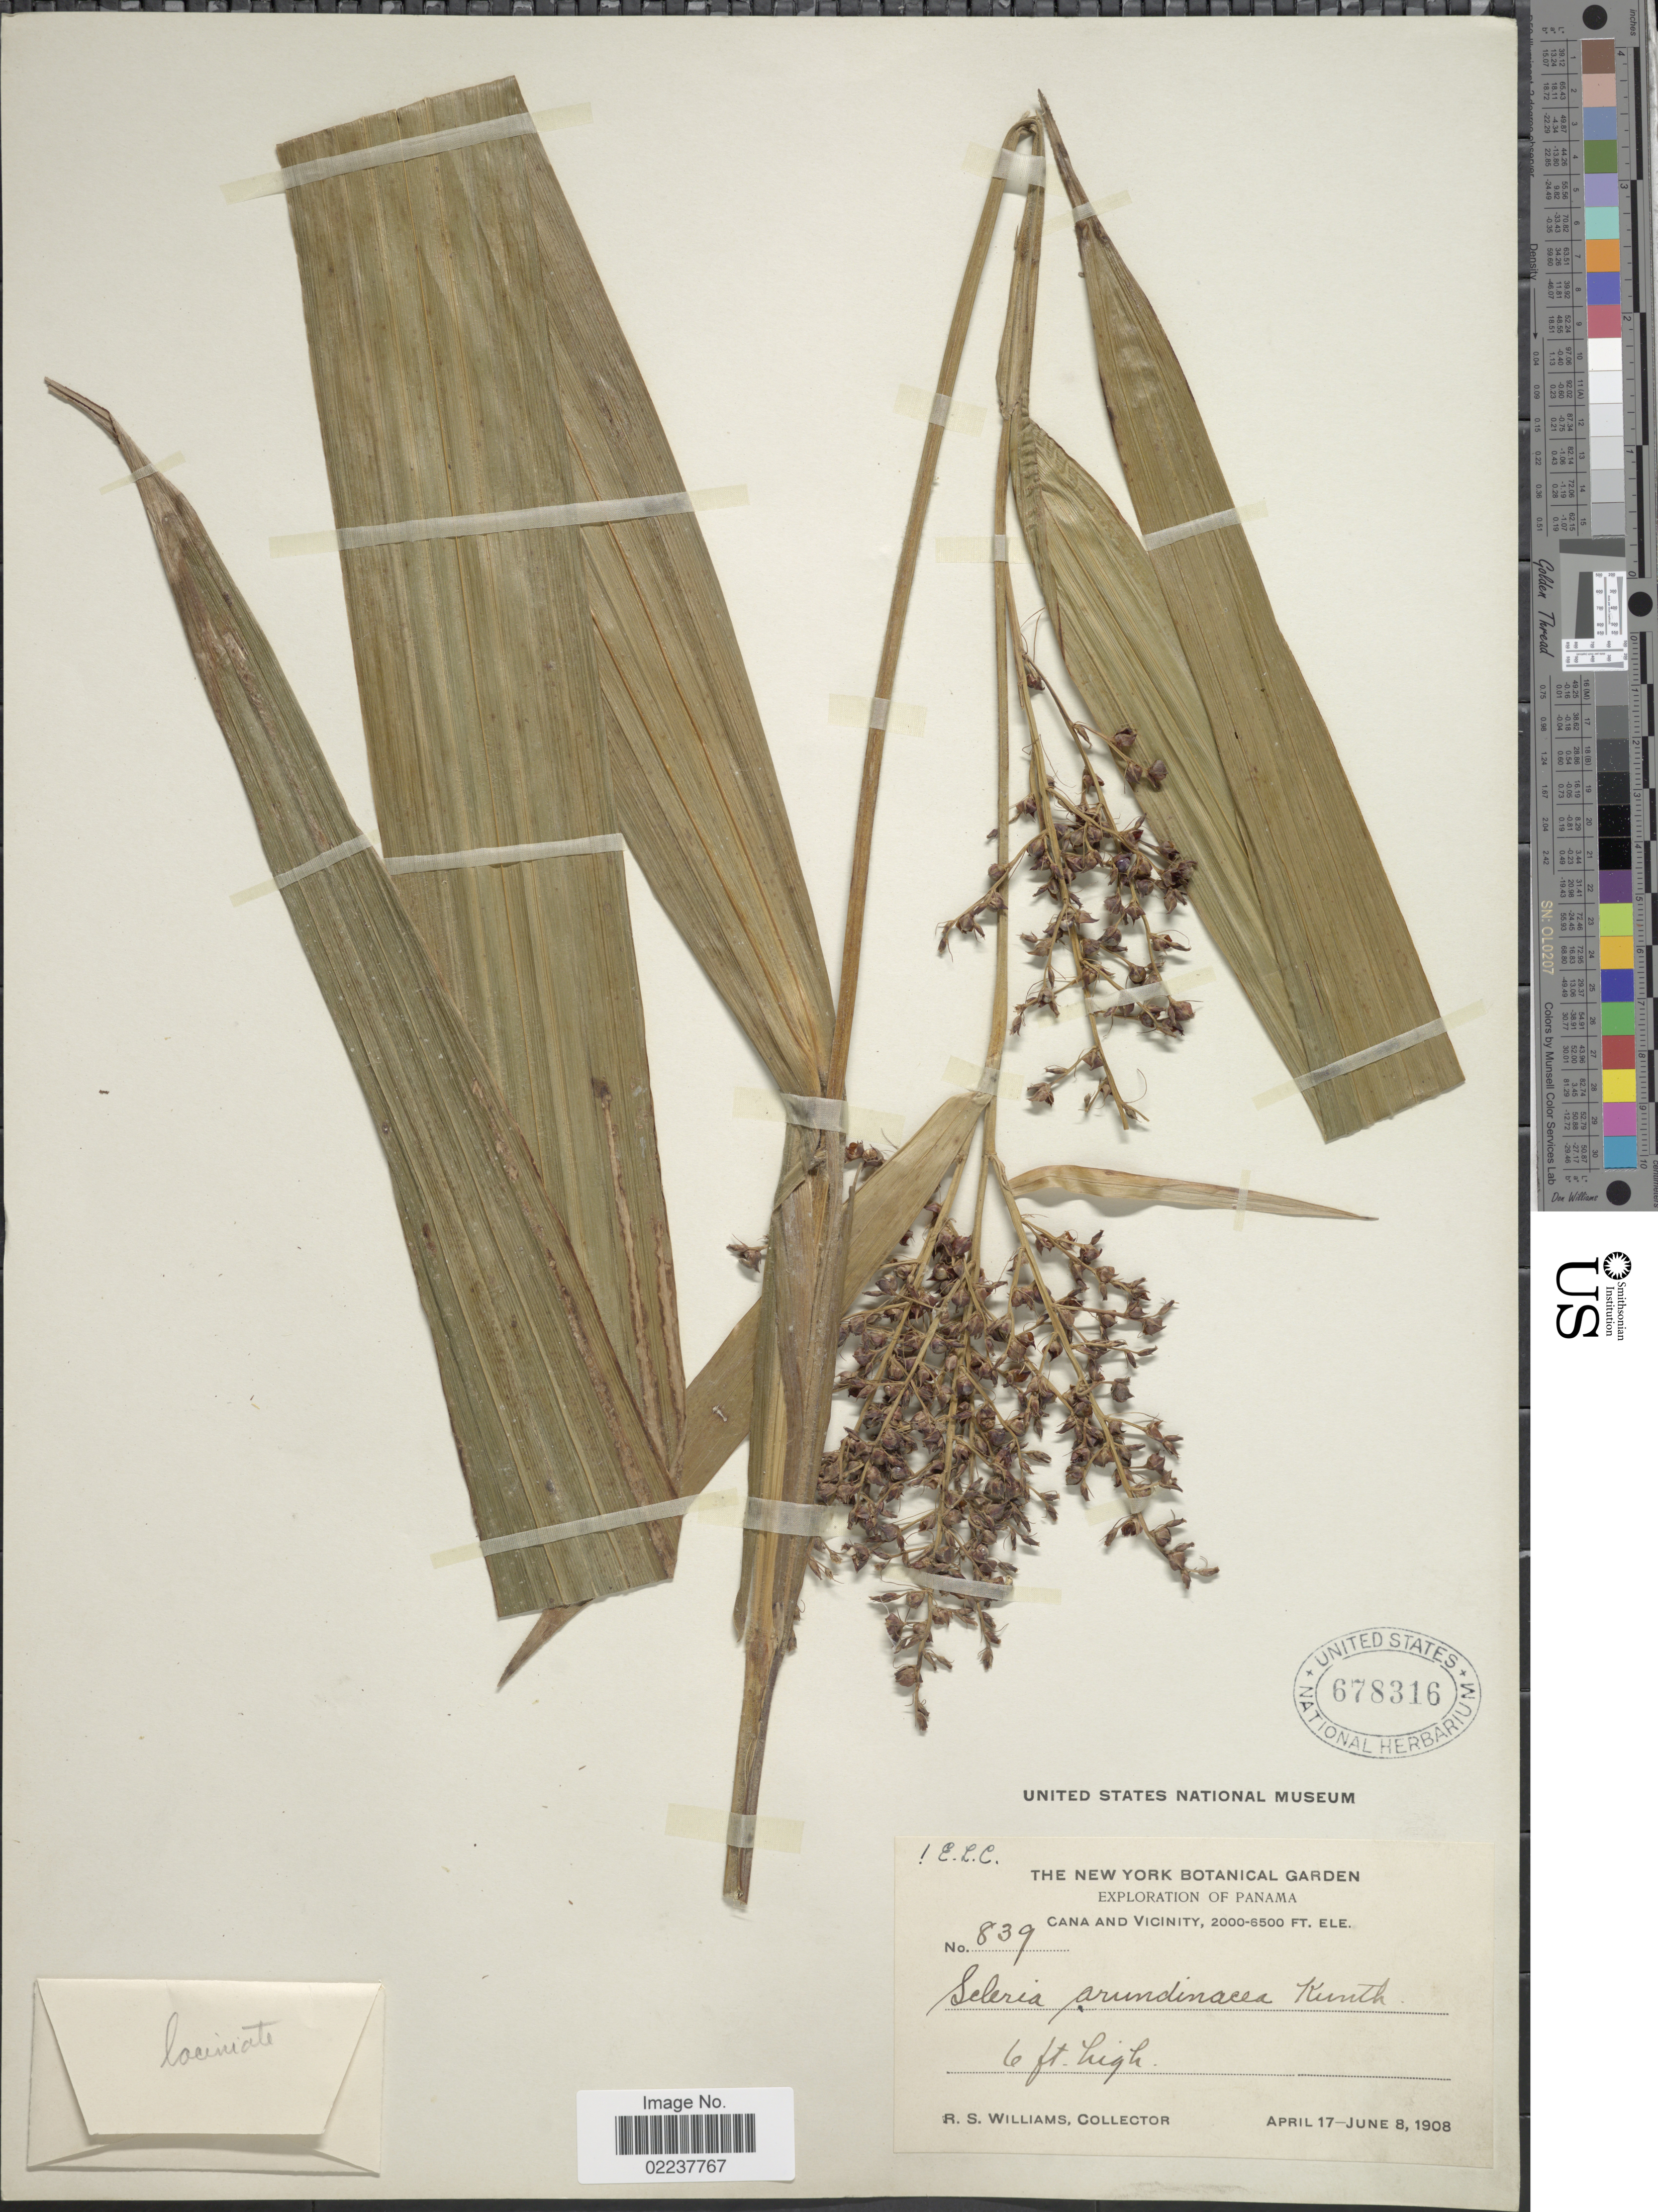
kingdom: Plantae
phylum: Tracheophyta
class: Liliopsida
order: Poales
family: Cyperaceae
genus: Scleria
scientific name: Scleria latifolia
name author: Sw.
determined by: Strong, Mark T., (BOT), Smithsonian Institution - National Museum of Natural History (UNITED STATES)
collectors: R. S. Williams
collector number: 839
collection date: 1908-04-17/1908-06-08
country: Panama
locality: Cana and Vicinity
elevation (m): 610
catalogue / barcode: US 678316